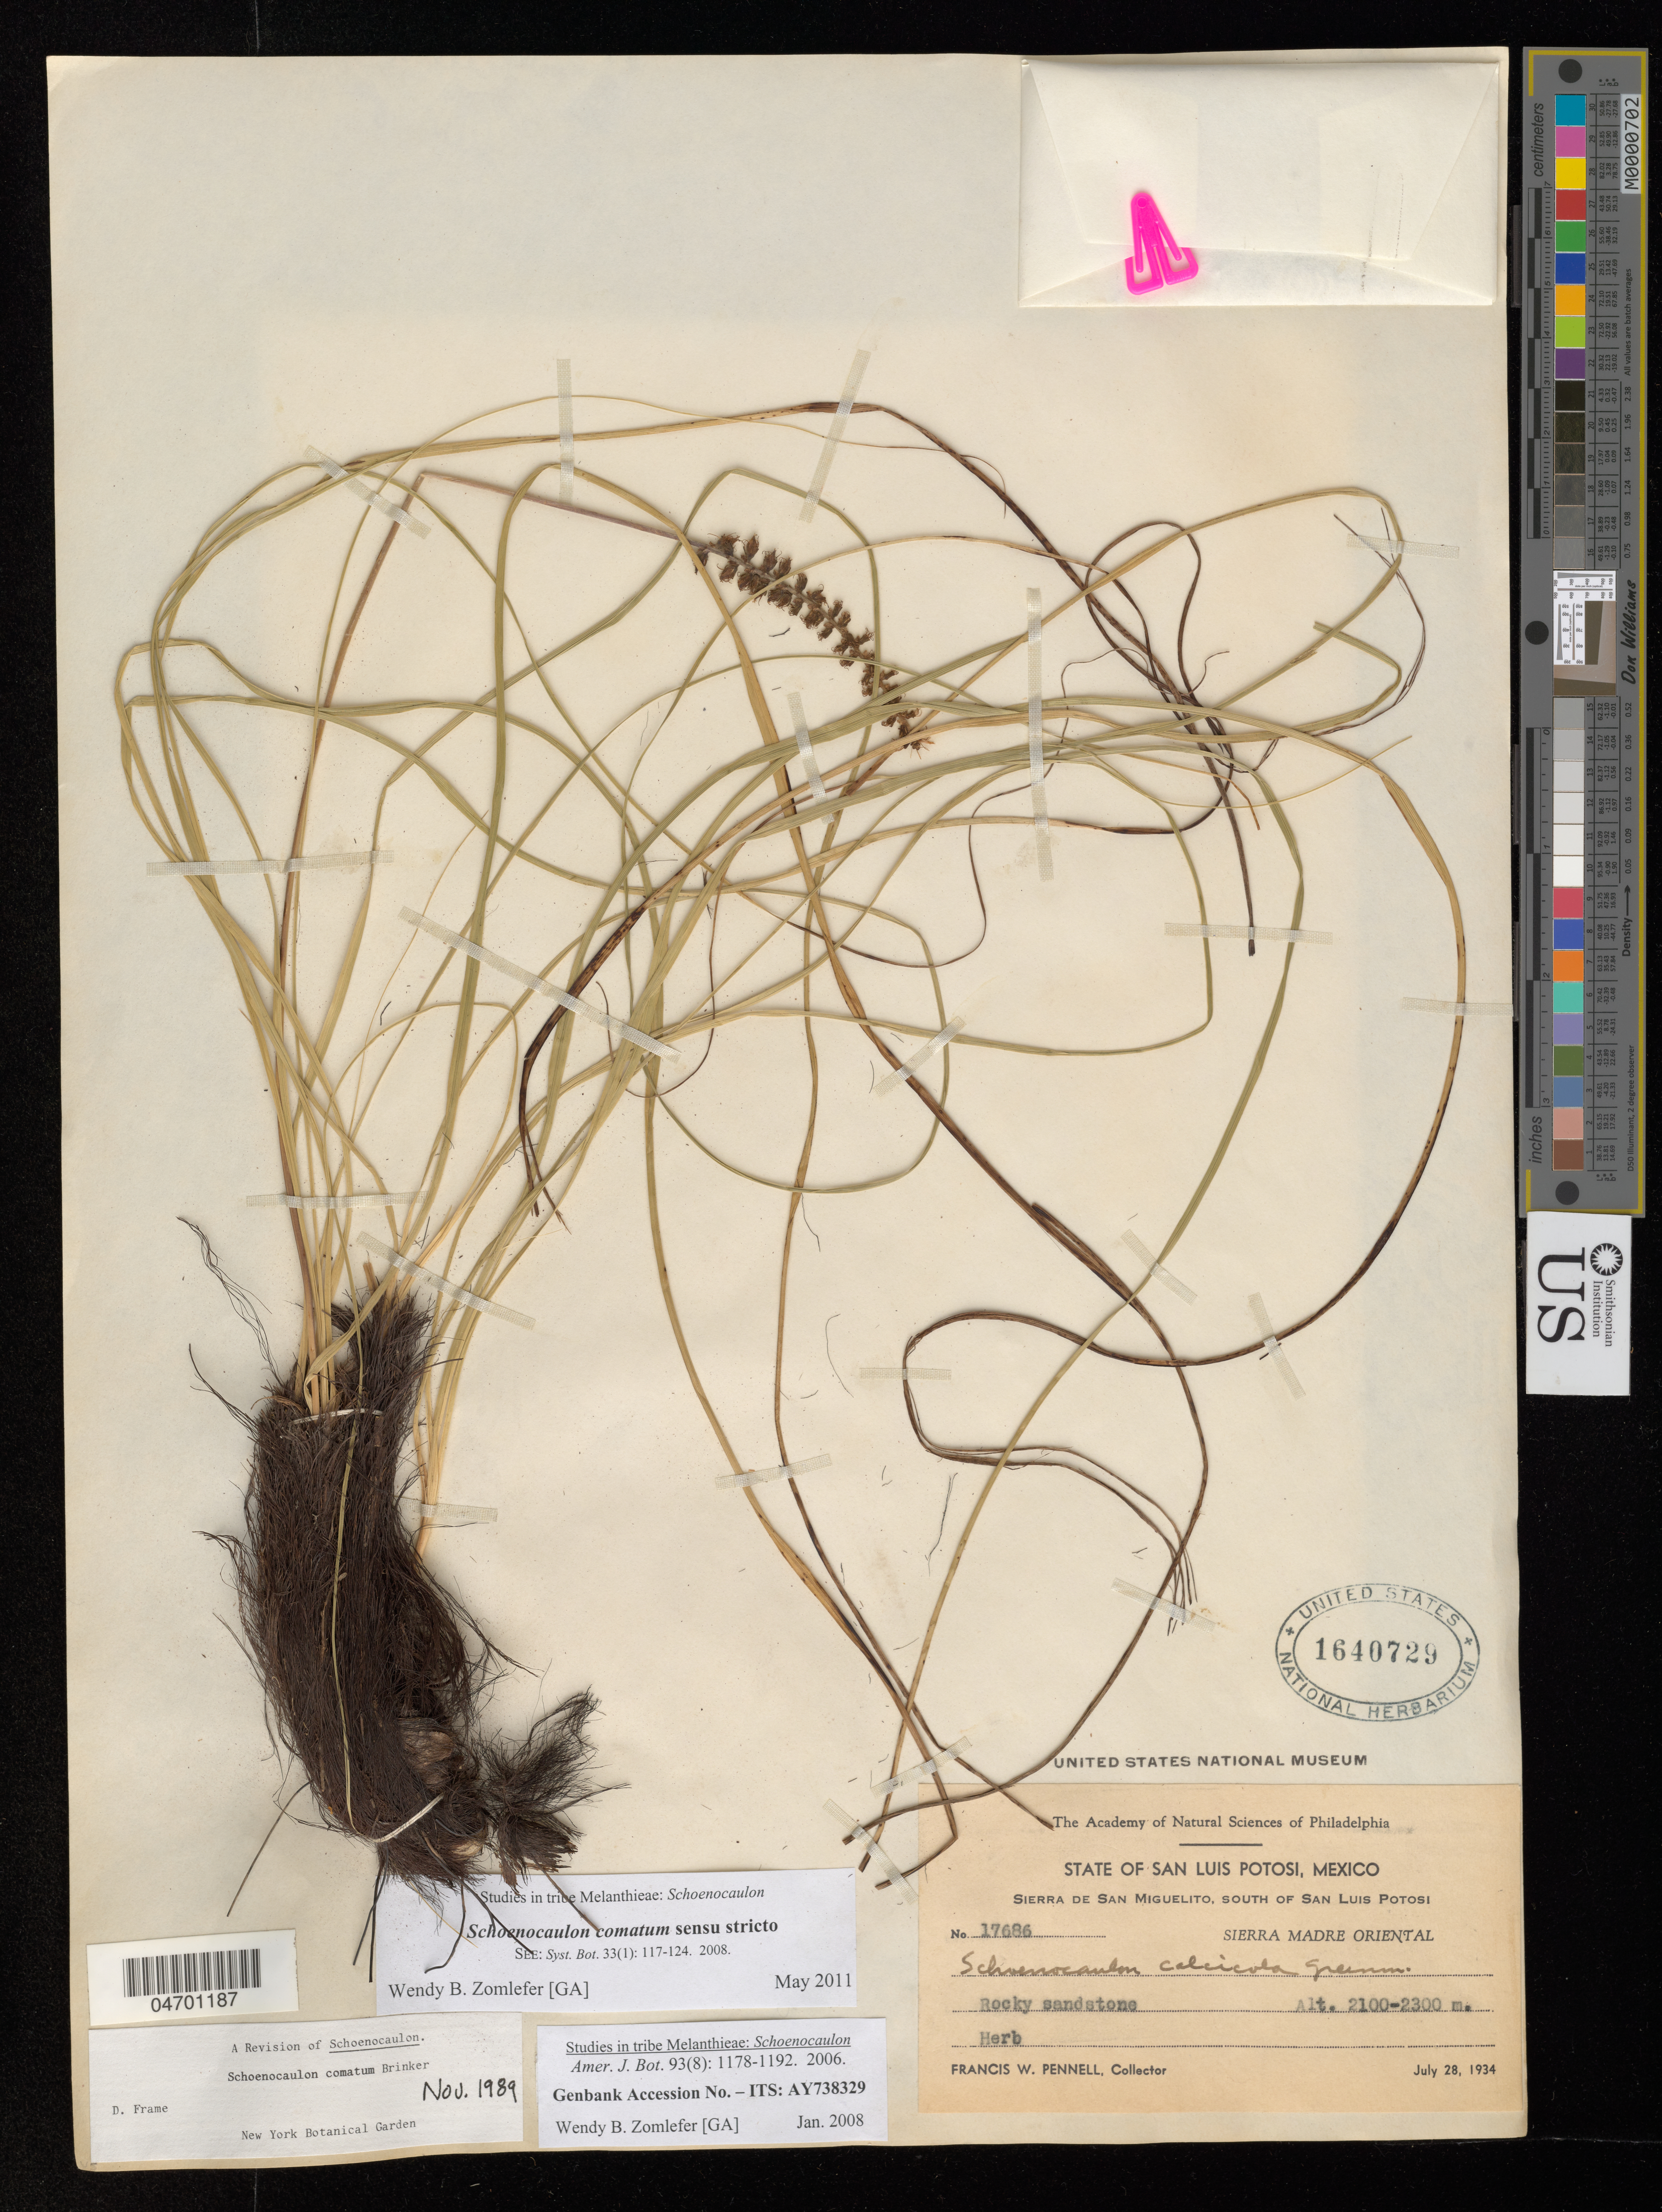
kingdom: Plantae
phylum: Tracheophyta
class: Liliopsida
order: Liliales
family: Melanthiaceae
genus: Schoenocaulon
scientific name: Schoenocaulon comatum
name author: Brinker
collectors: F. W. Pennell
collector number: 17686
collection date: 1934-07-28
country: Mexico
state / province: San Luis Potosí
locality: Sierra de San Miguelito, South of San Luis Potosi. Sierra Madre Oriental.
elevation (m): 2100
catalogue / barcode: US 1640729